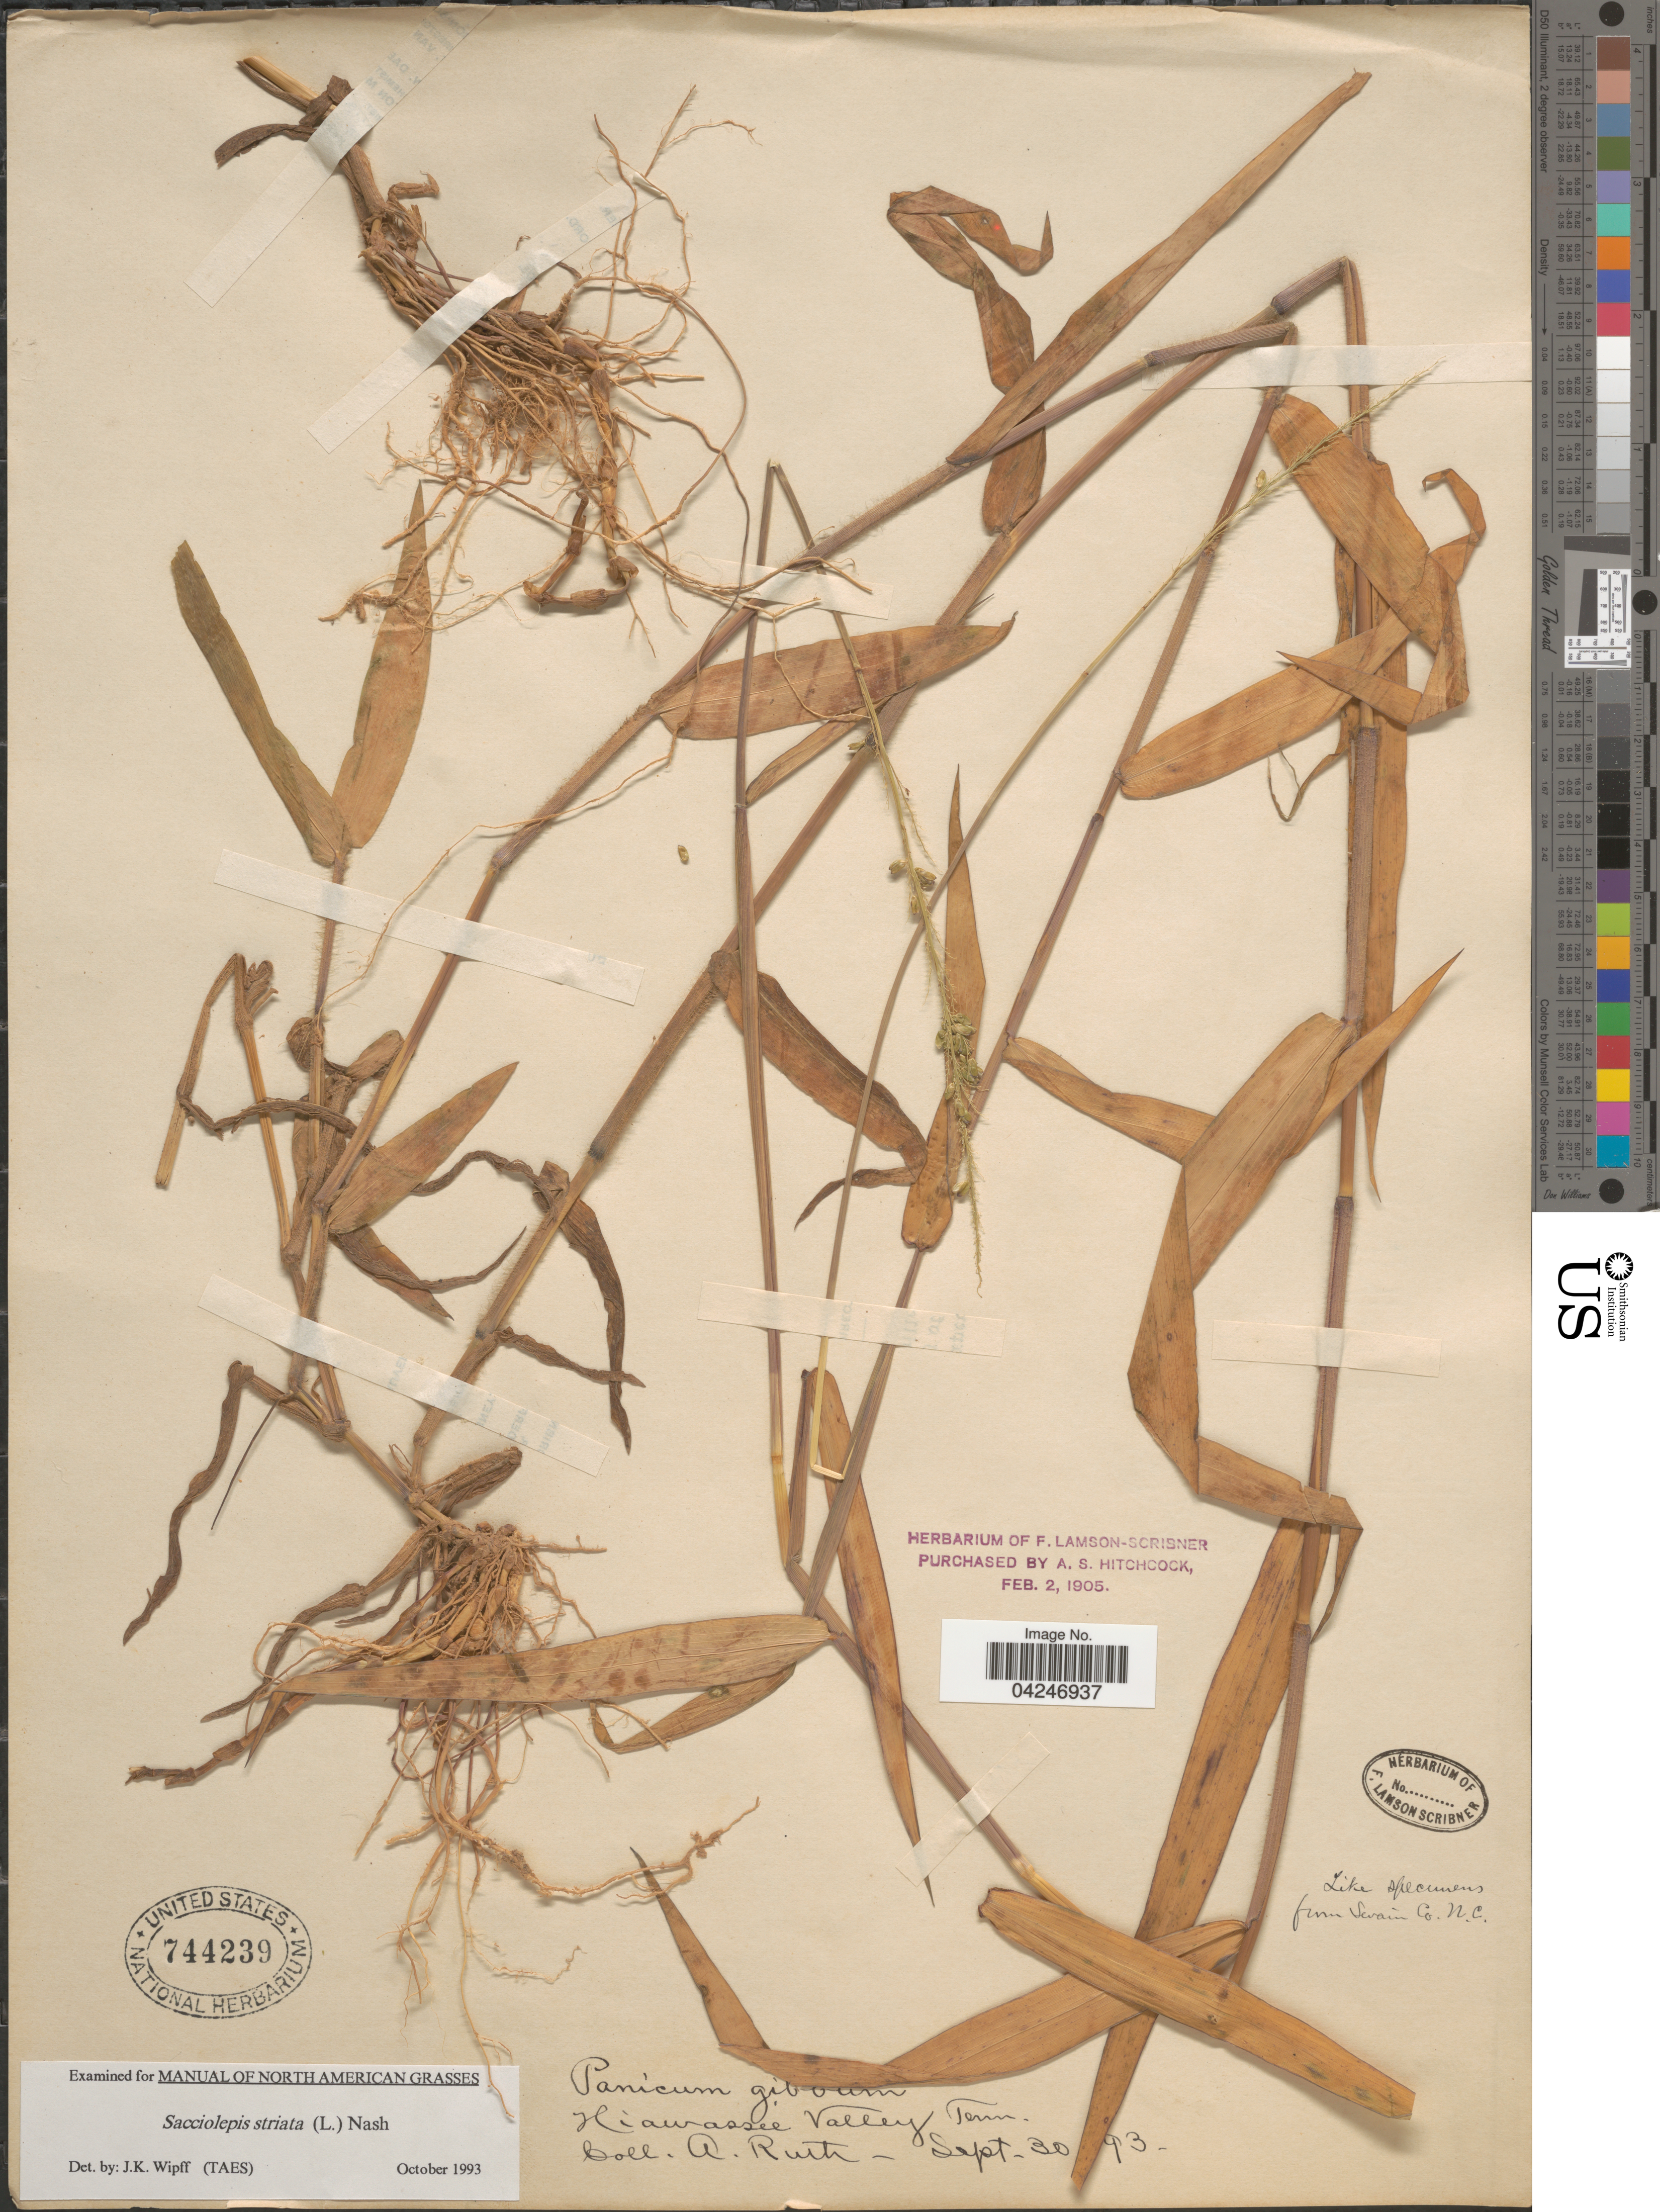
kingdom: Plantae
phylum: Tracheophyta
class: Liliopsida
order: Poales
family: Poaceae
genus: Sacciolepis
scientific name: Sacciolepis striata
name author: (L.) Nash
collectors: A. Ruth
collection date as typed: Transcribed d/m/y: 30/9/93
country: United States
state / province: Tennessee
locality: Hiawassee Valley.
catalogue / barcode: US 744239